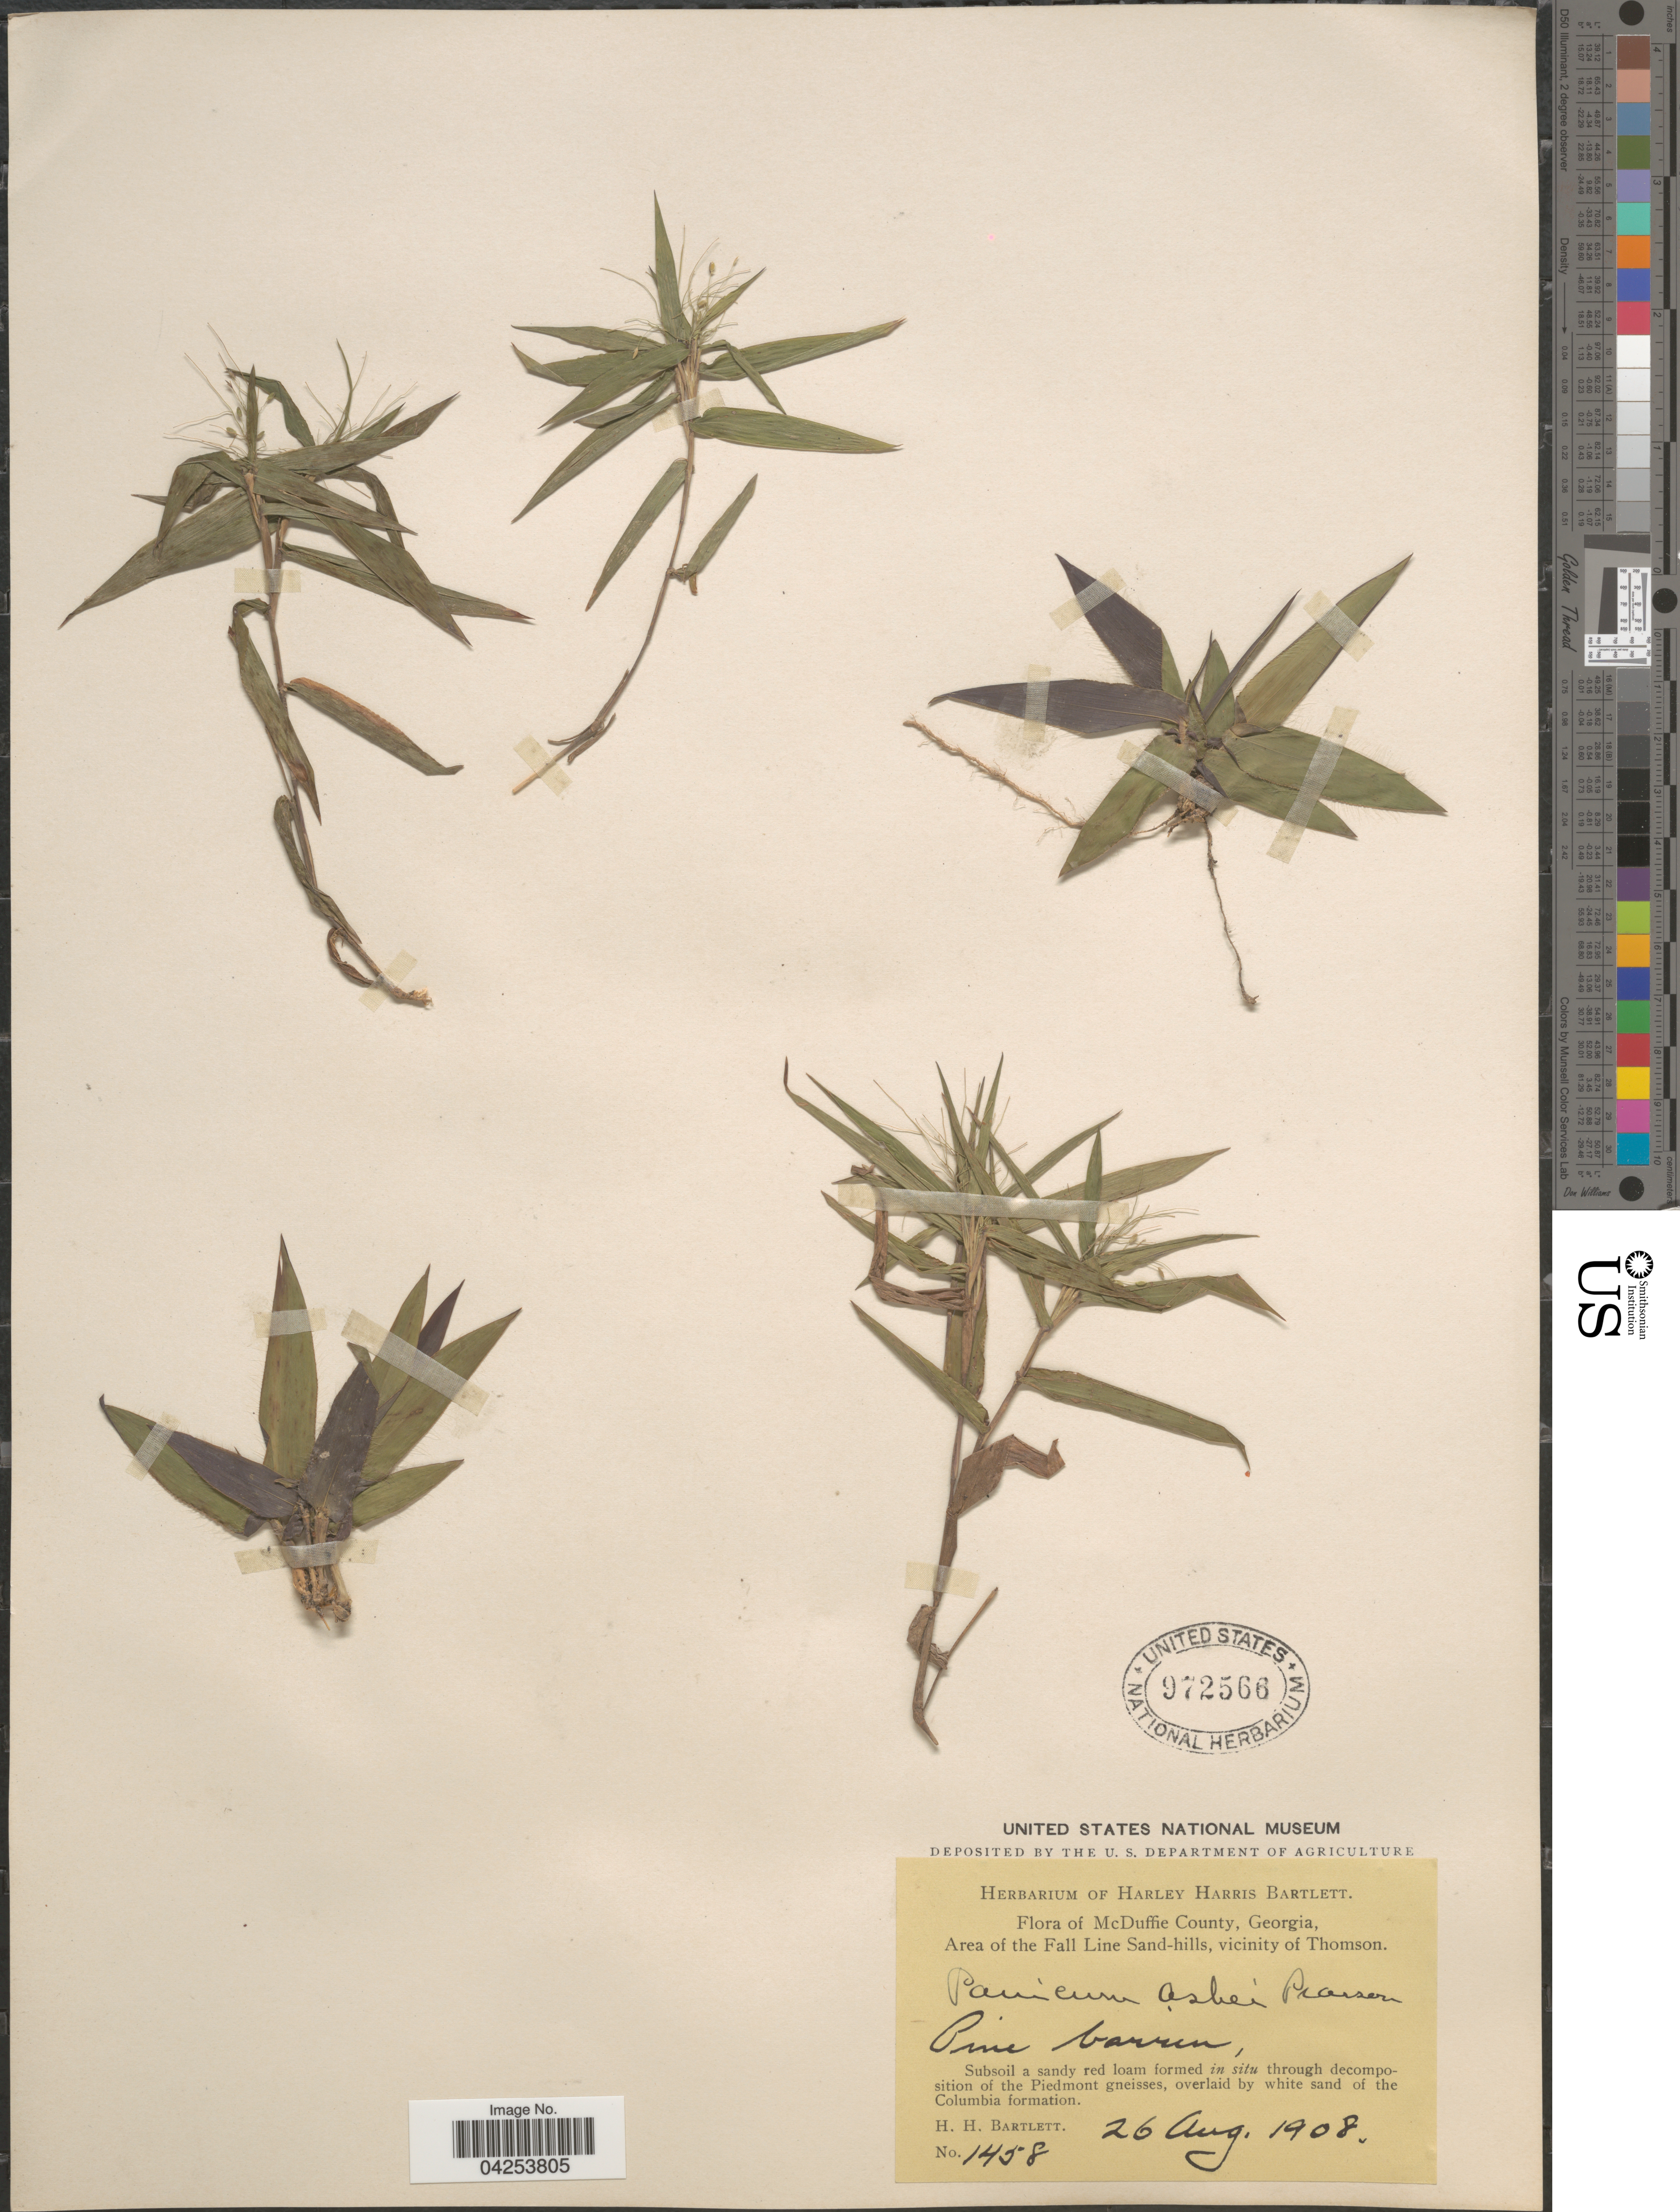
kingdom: Plantae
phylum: Tracheophyta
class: Liliopsida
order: Poales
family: Poaceae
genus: Dichanthelium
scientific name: Dichanthelium commutatum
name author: (Schult.) Gould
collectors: H. H. Bartlett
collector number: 1458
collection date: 1908-08-26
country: United States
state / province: Georgia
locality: McDuffie County. Area of the Fall Line Sand-hills, vicinity of Thomson.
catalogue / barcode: US 972566